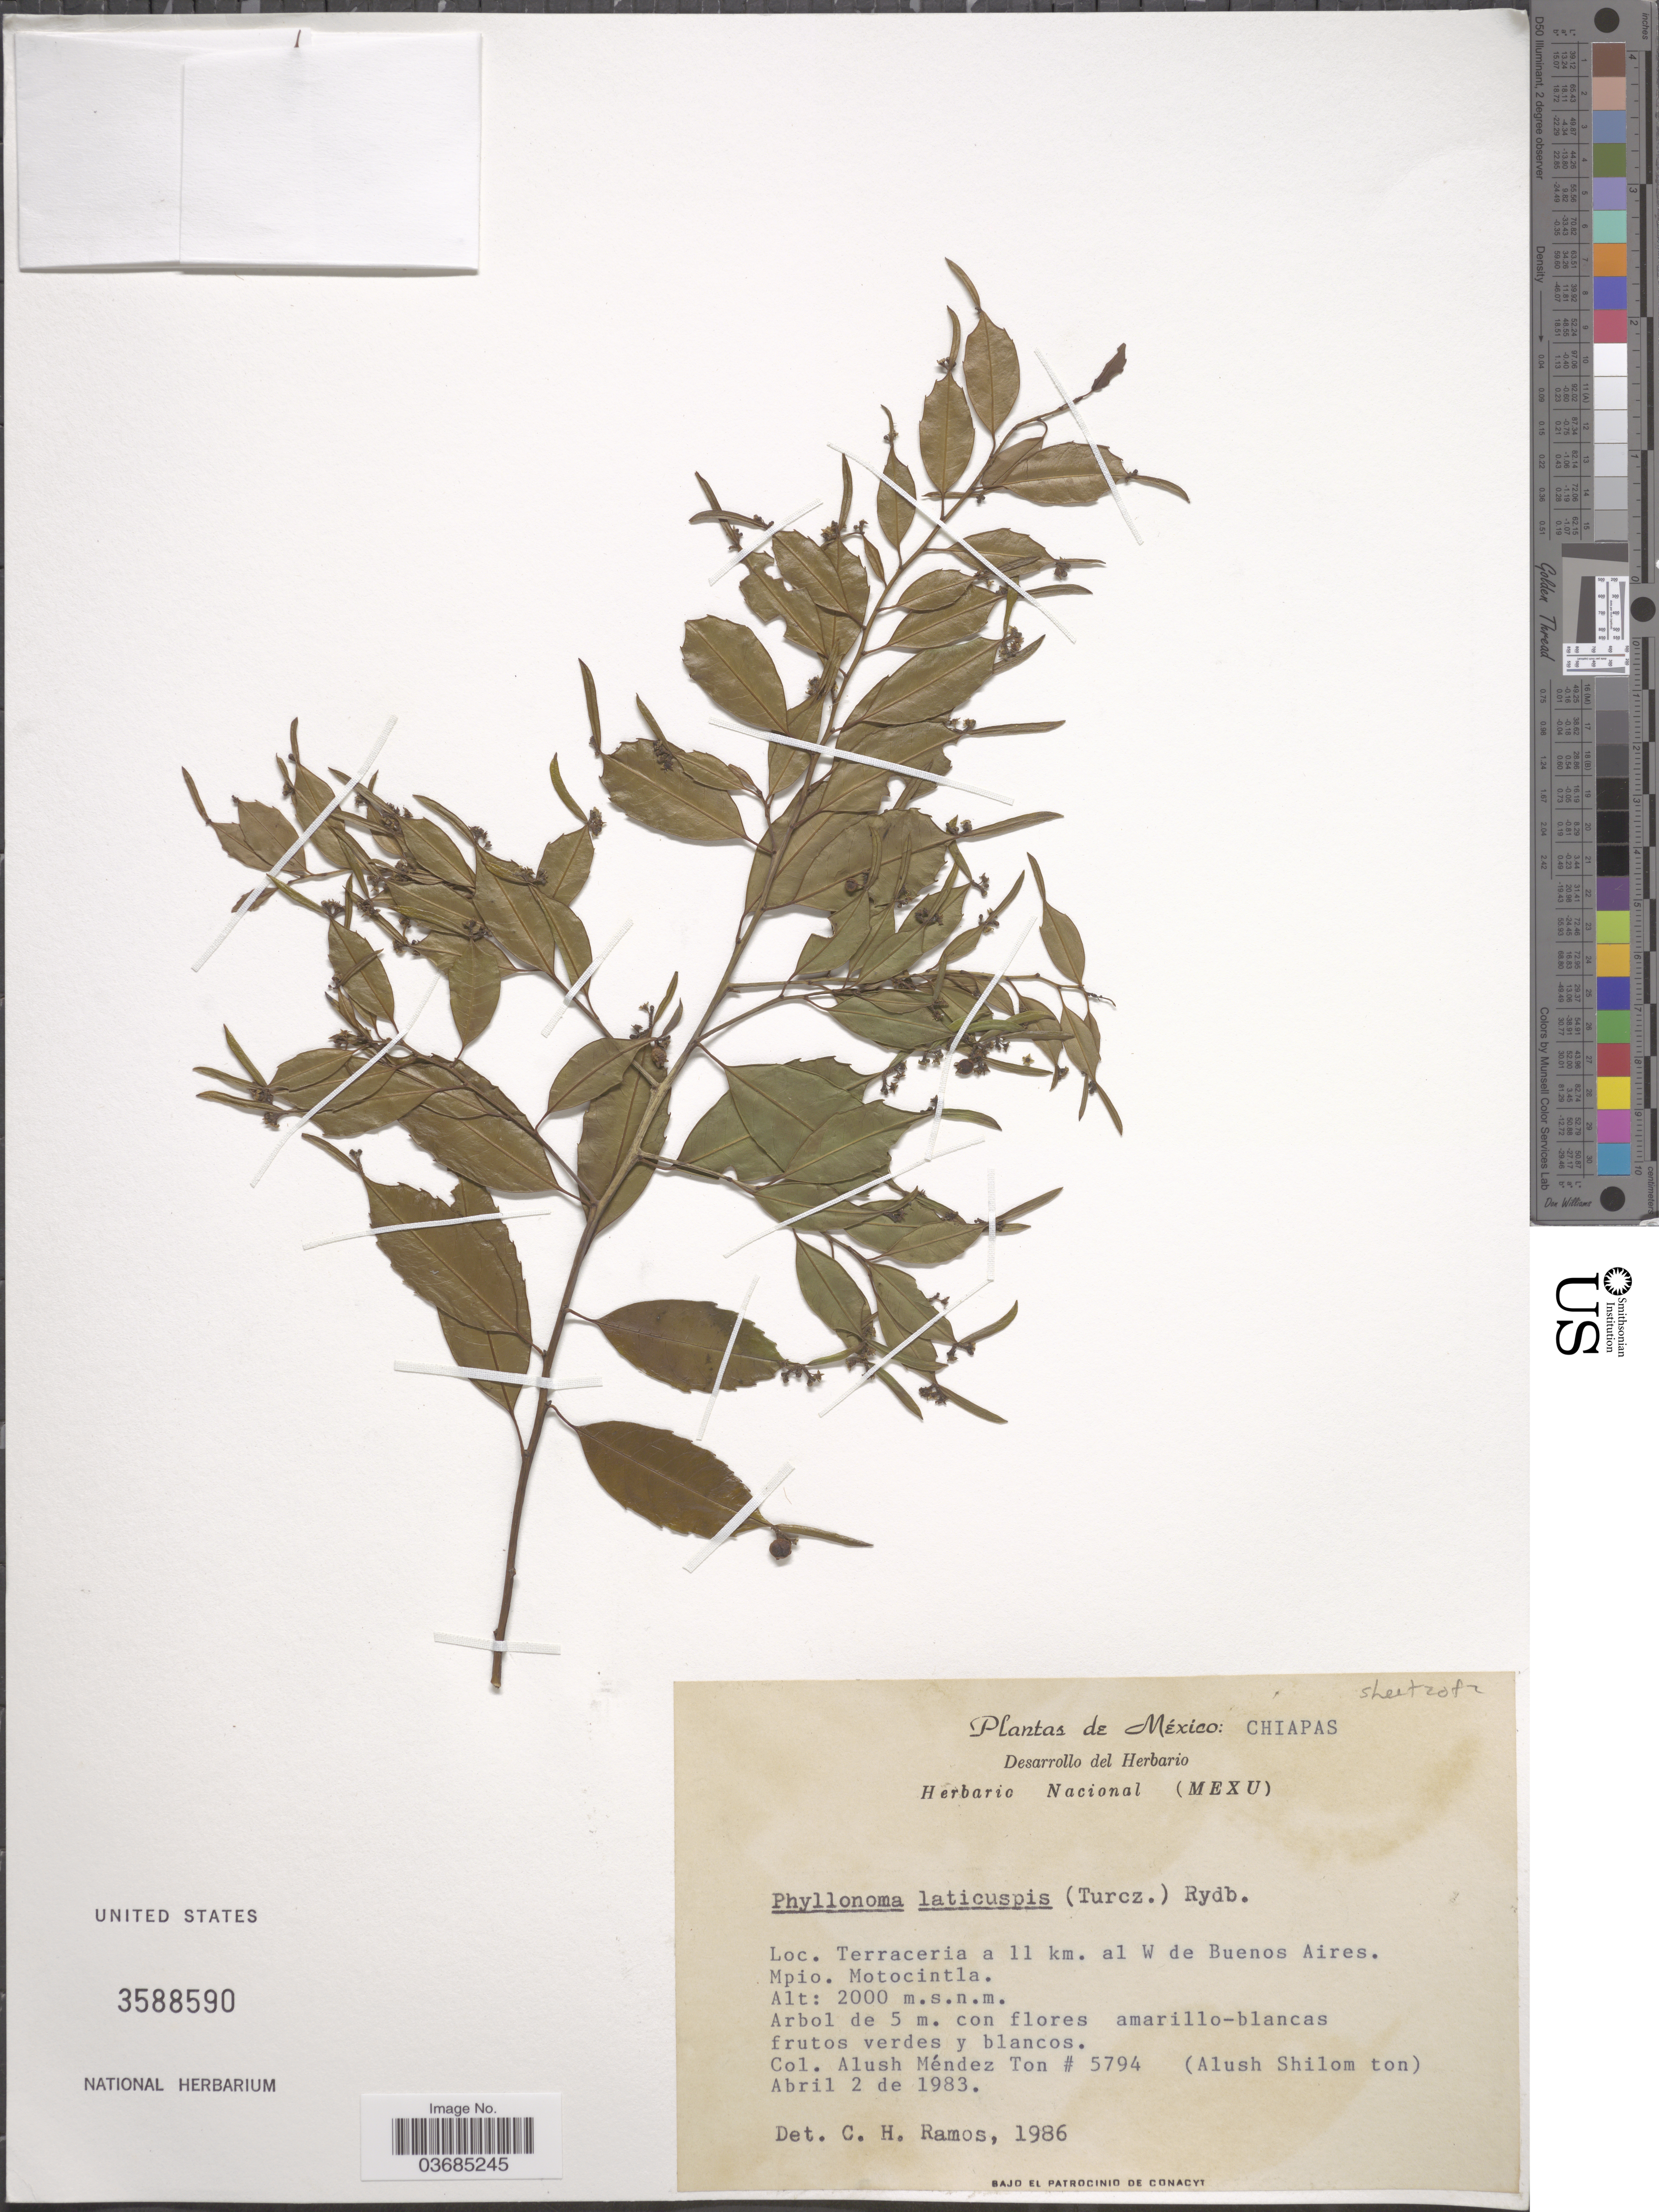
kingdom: Plantae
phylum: Tracheophyta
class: Magnoliopsida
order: Aquifoliales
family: Phyllonomaceae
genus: Phyllonoma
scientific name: Phyllonoma laticuspis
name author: (Turcz.) Engl.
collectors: A. Méndez Ton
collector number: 5794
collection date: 1983-04-02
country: Mexico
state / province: Chiapas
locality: Terraceria a 11 km. al W de Buenos Aires. Mpio. Motocintla.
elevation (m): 2000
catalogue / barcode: US 3588590